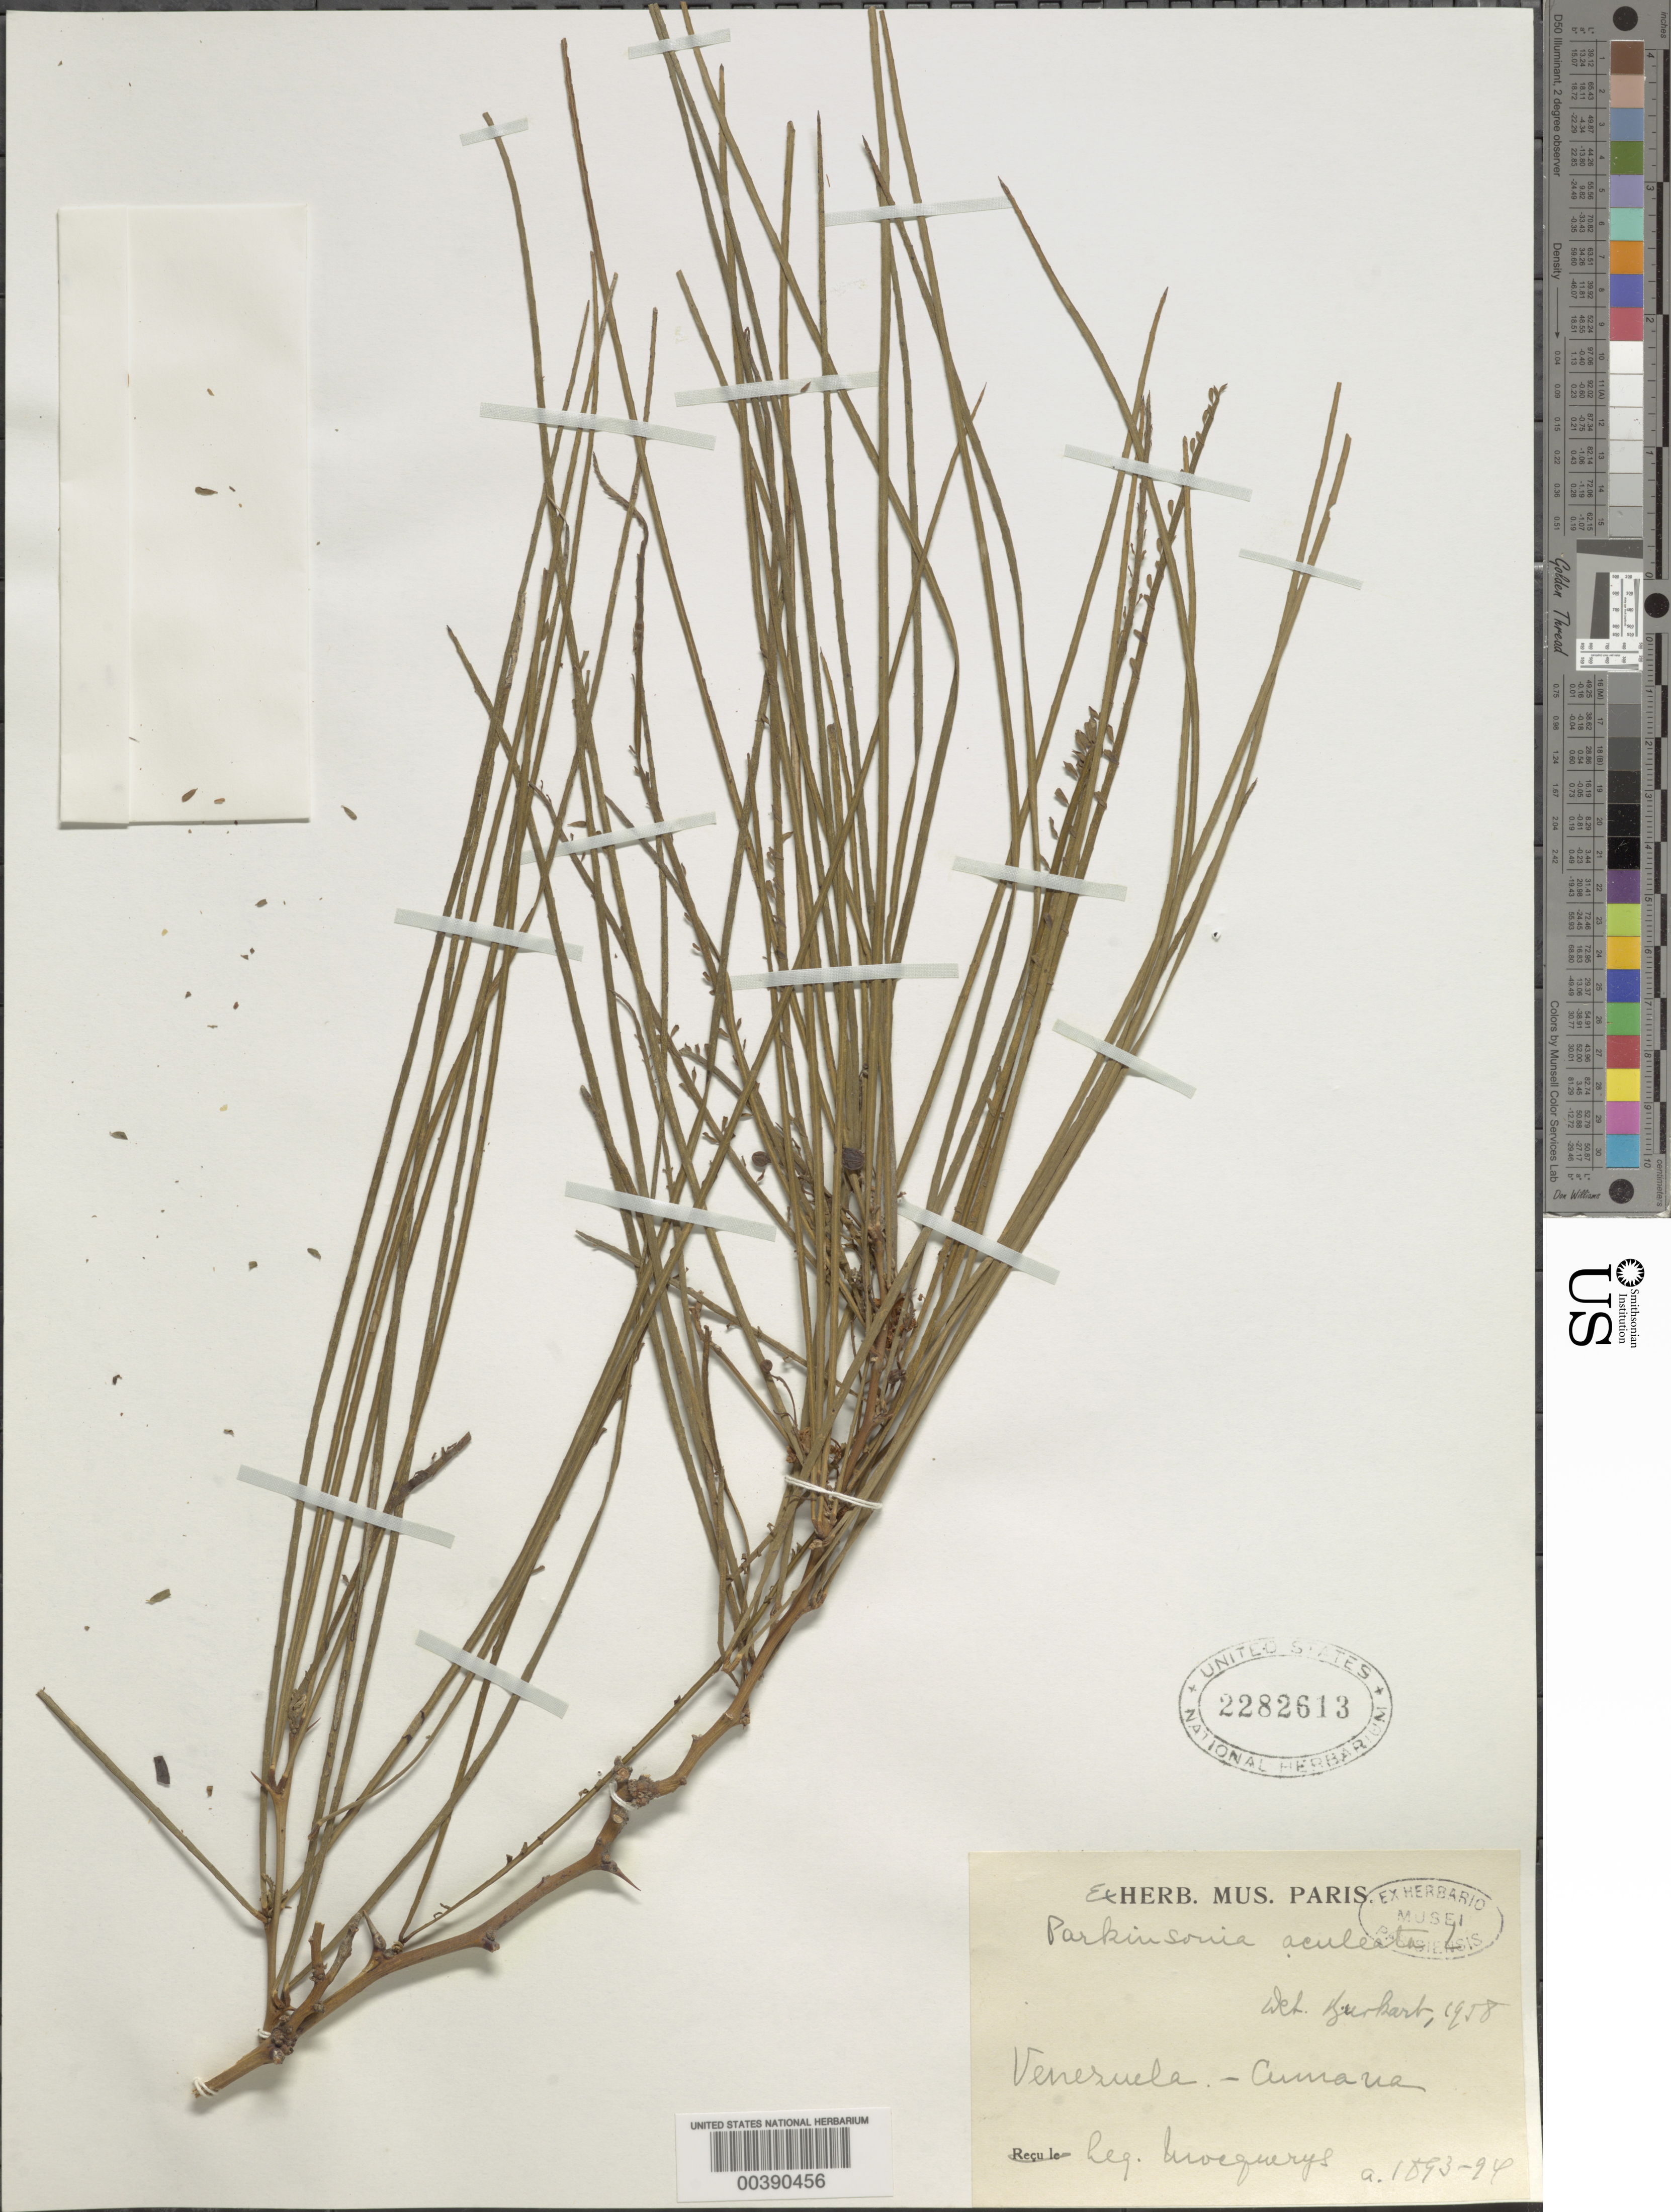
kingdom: Plantae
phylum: Tracheophyta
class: Magnoliopsida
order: Fabales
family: Fabaceae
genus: Parkinsonia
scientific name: Parkinsonia aculeata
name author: L.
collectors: A. Mocquerys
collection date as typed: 1893 to -- -- 1894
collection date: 1893/1894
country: Venezuela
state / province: Sucre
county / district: Sucre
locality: Cumana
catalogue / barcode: US 2282613